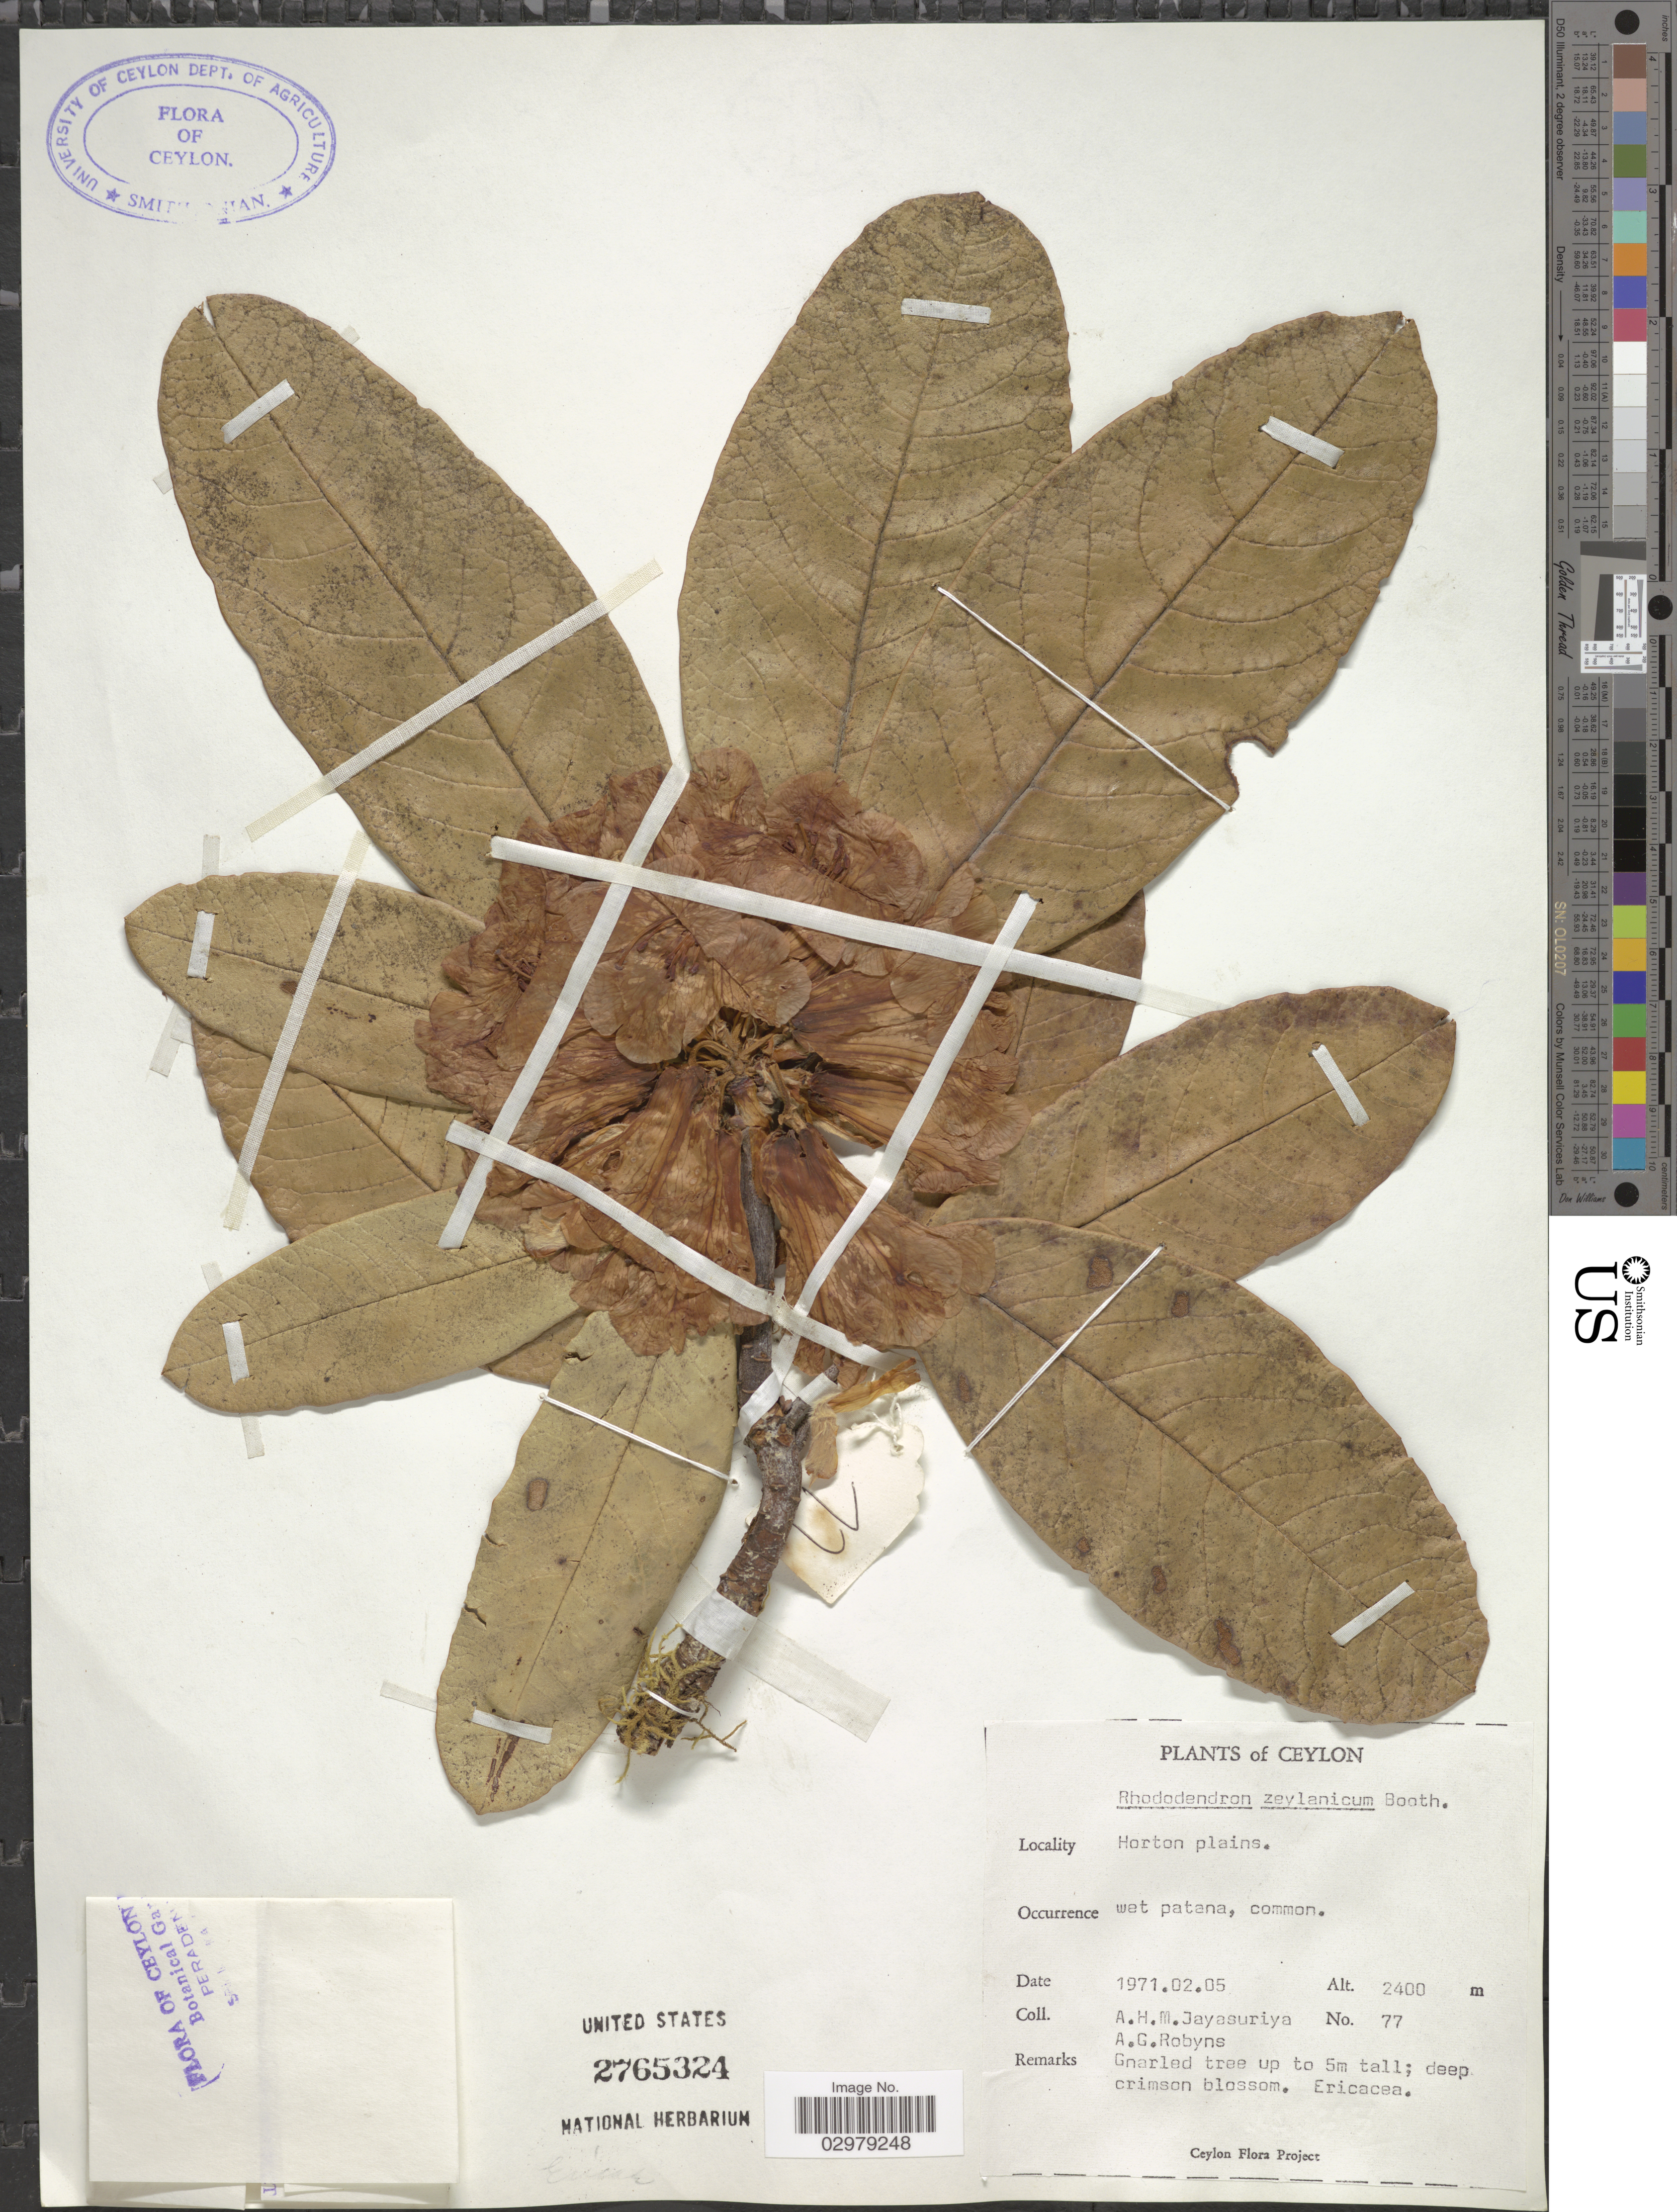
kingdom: Plantae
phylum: Tracheophyta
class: Magnoliopsida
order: Ericales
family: Ericaceae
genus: Rhododendron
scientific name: Rhododendron zeylanicum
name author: Booth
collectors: A. H. Jayasuriya & A. G. Robyns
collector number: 77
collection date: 1971-02-05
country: Sri Lanka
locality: Ceylon. Horton Plains.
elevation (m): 2400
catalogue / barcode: US 2765324